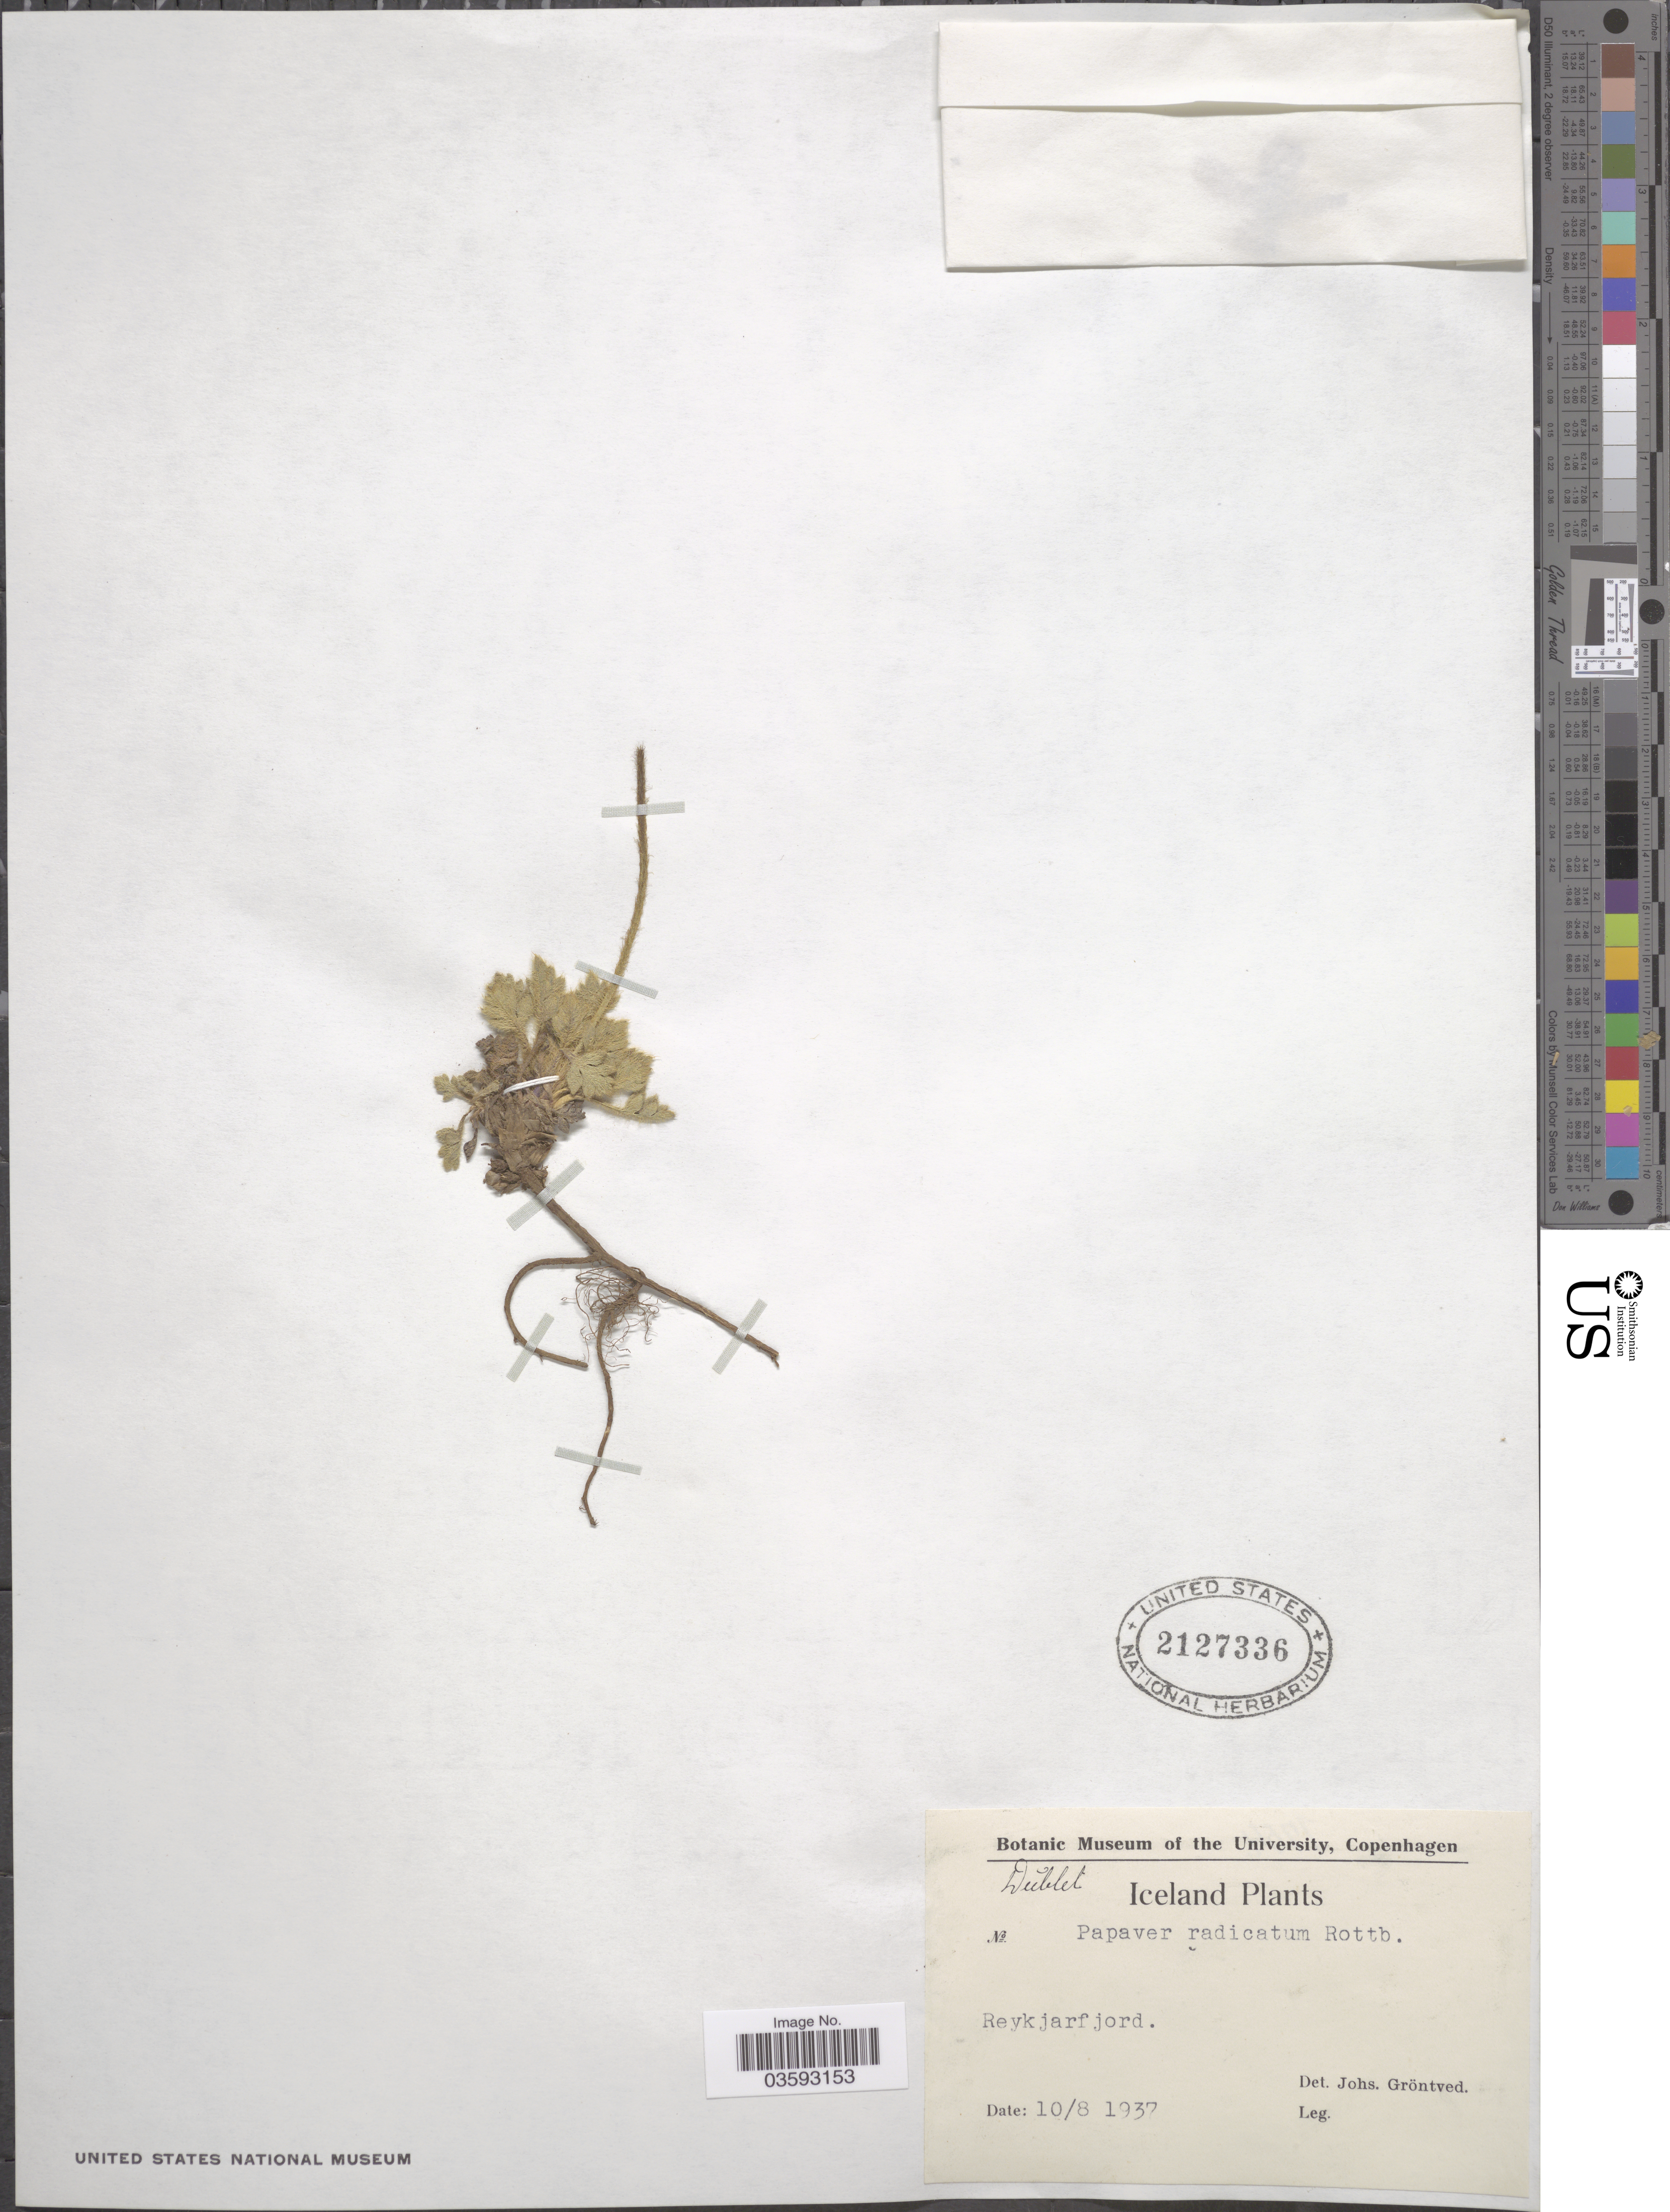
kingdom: Plantae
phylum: Tracheophyta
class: Magnoliopsida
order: Ranunculales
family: Papaveraceae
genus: Papaver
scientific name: Papaver radicatum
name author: Rottb.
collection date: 1937-08-10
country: Iceland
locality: Reykjarfjord.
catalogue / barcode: US 2127336